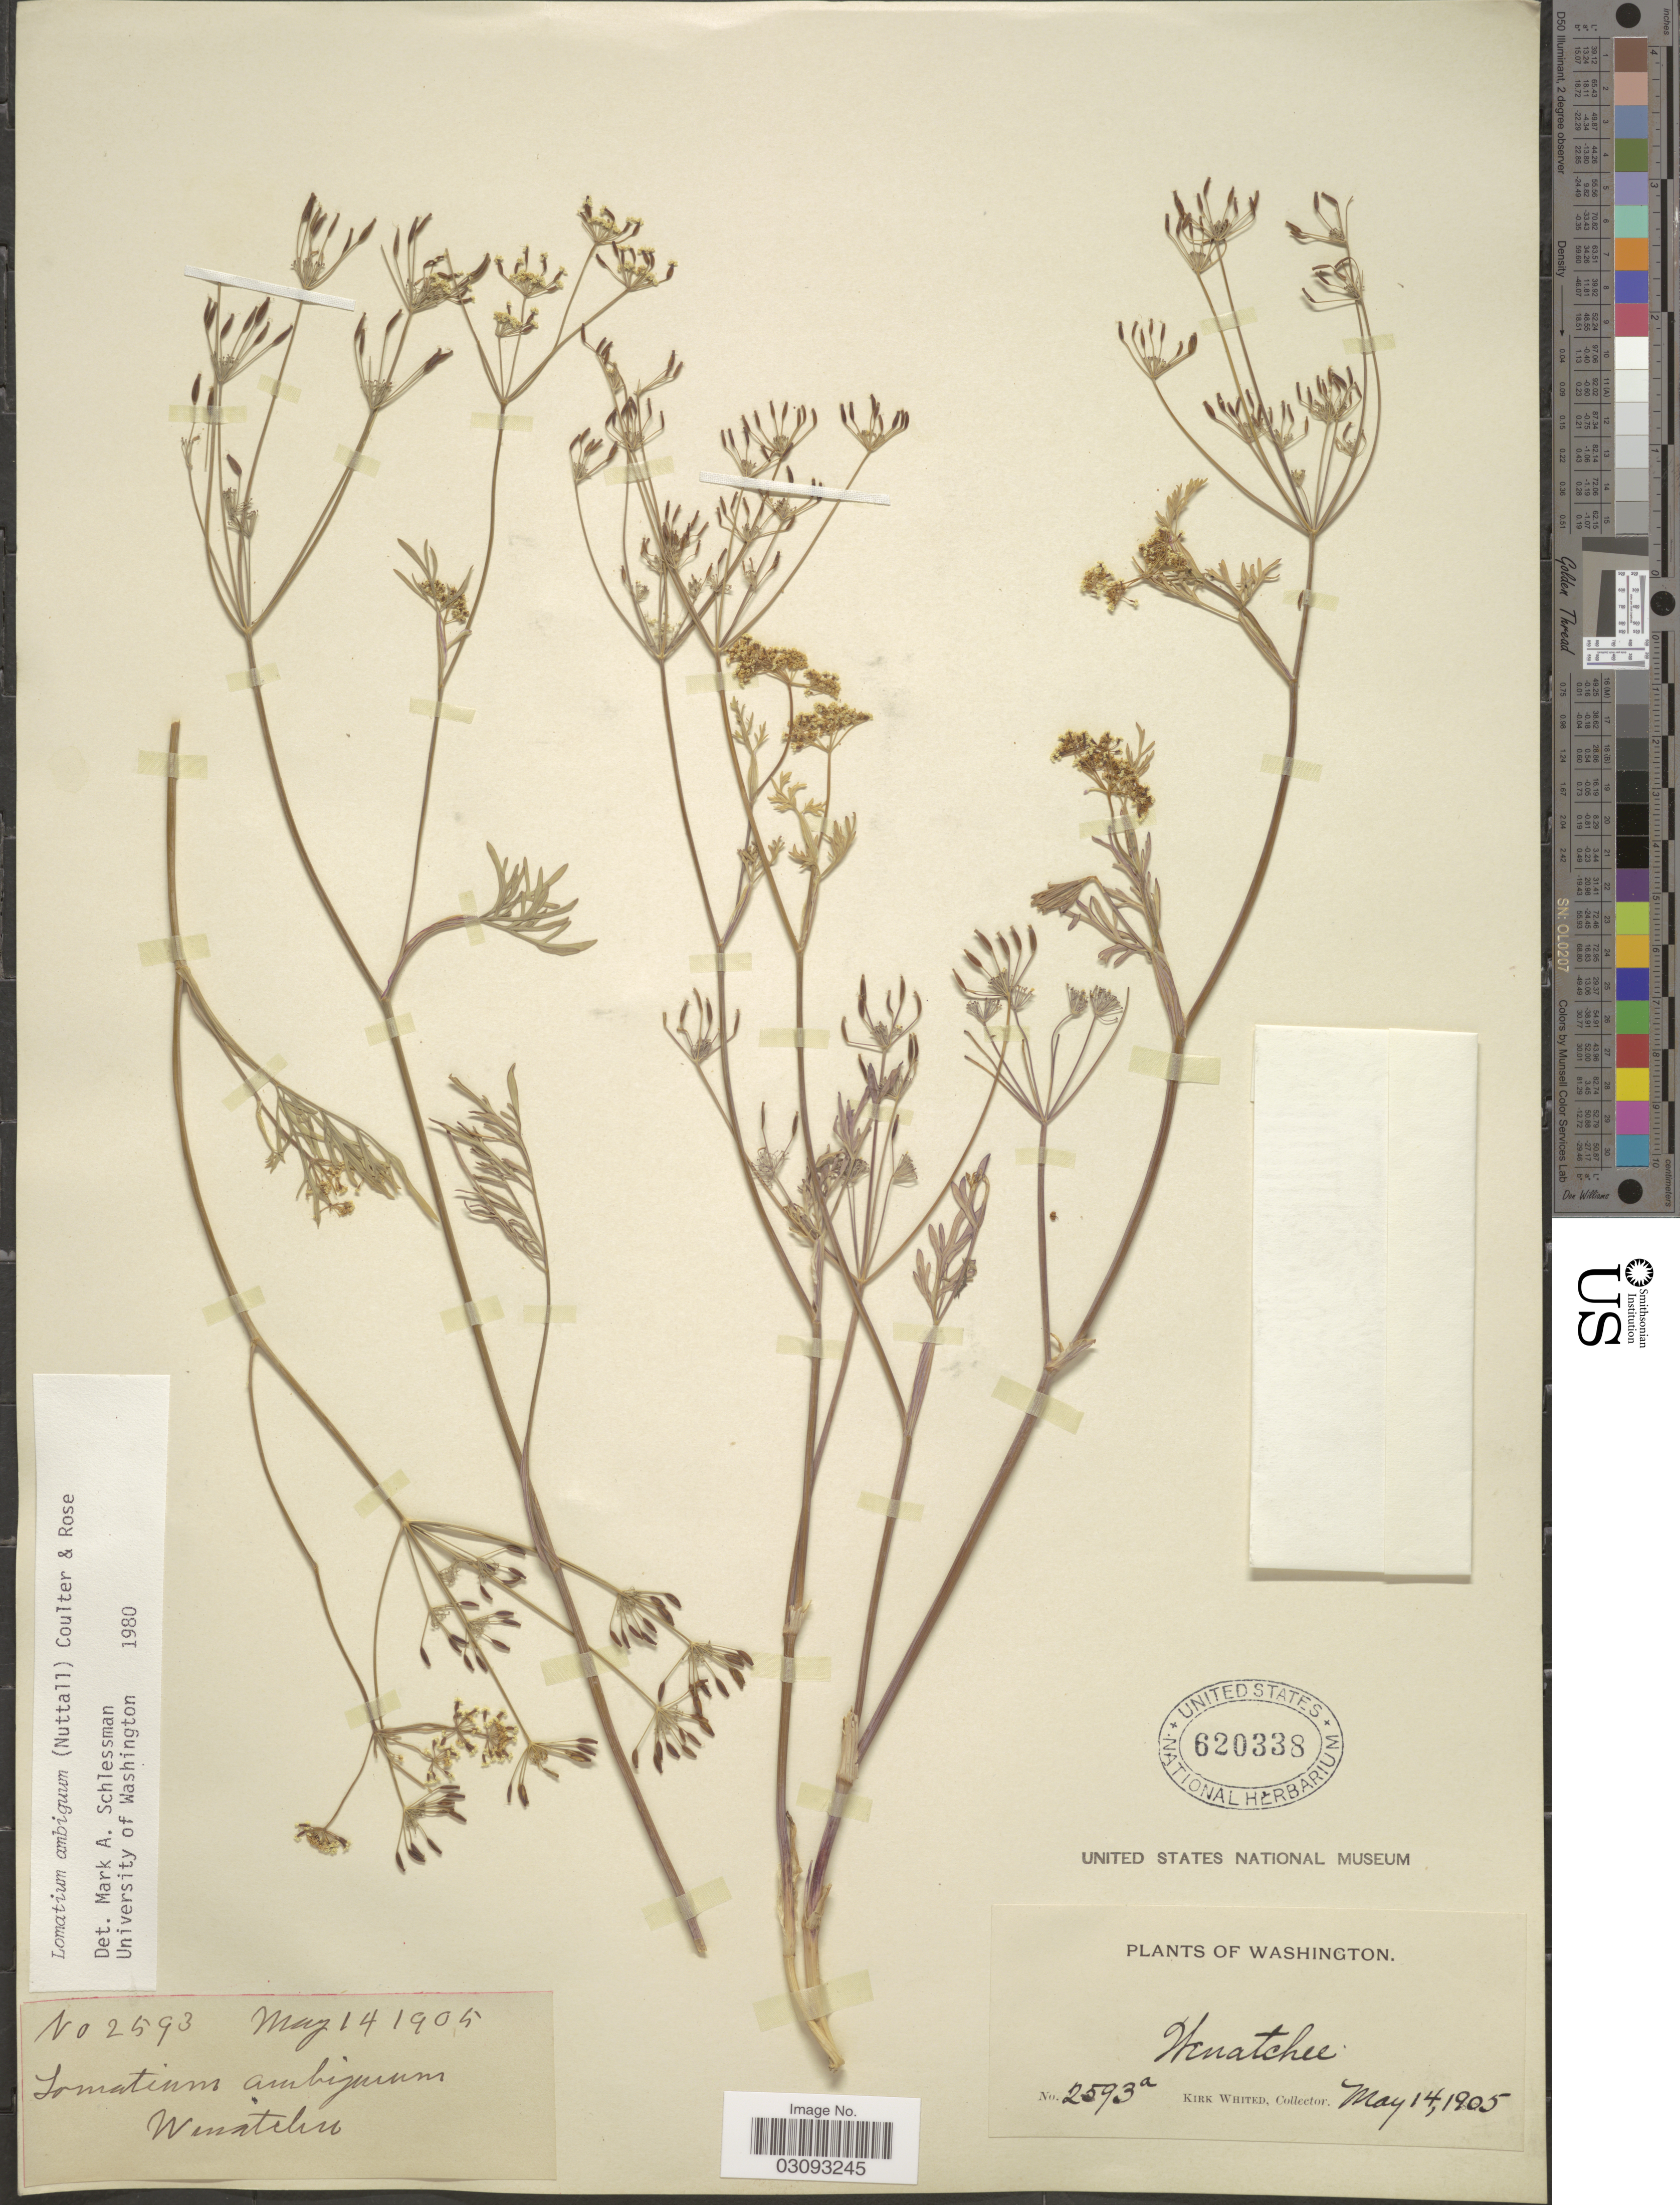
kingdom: Plantae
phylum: Tracheophyta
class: Magnoliopsida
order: Apiales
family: Apiaceae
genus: Lomatium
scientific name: Lomatium ambiguum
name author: (Nutt.) Coult. & Rose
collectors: K. Whited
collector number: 2593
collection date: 1905-05-14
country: United States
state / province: Washington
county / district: Chelan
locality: Wenatchee.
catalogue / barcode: US 620338